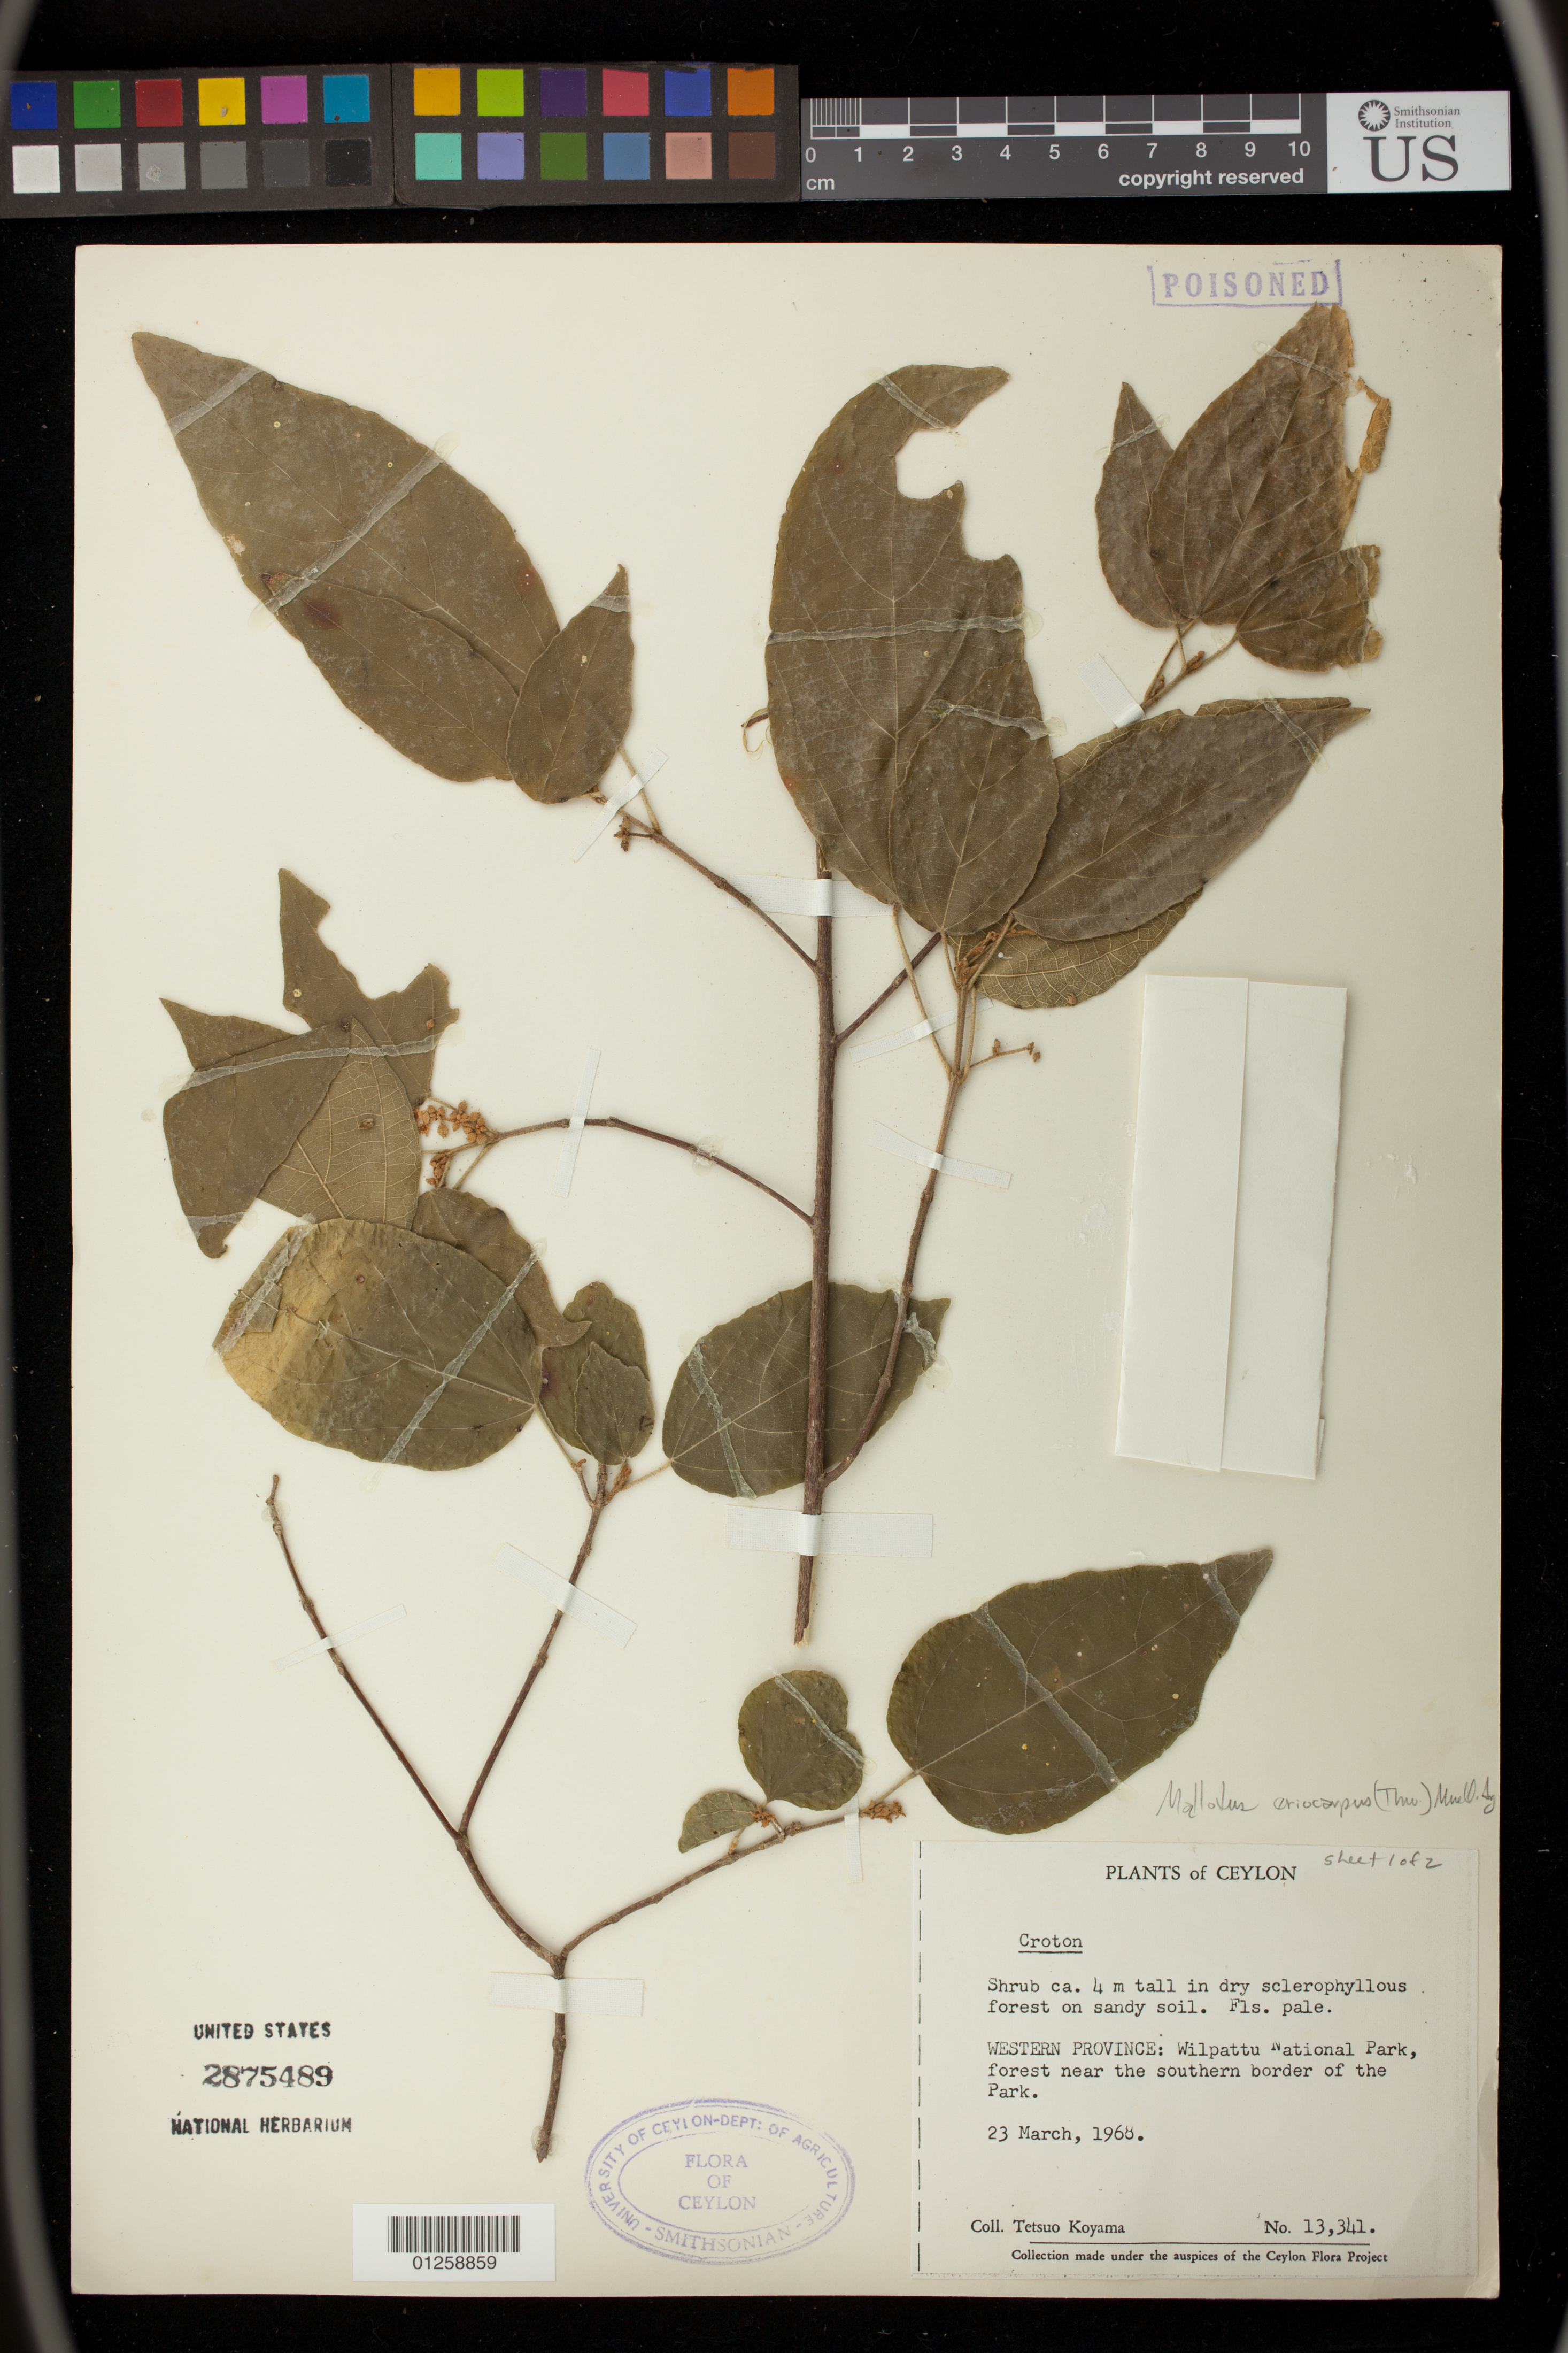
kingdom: Plantae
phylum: Tracheophyta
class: Magnoliopsida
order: Malpighiales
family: Euphorbiaceae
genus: Mallotus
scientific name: Mallotus eriocarpus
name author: (Thwaites) Müll. Arg.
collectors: T. Koyama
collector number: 13341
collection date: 1968-03-23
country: Sri Lanka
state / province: Western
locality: Wilpattu National Park, forest near the southern border of the Park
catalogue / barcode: US 2875489